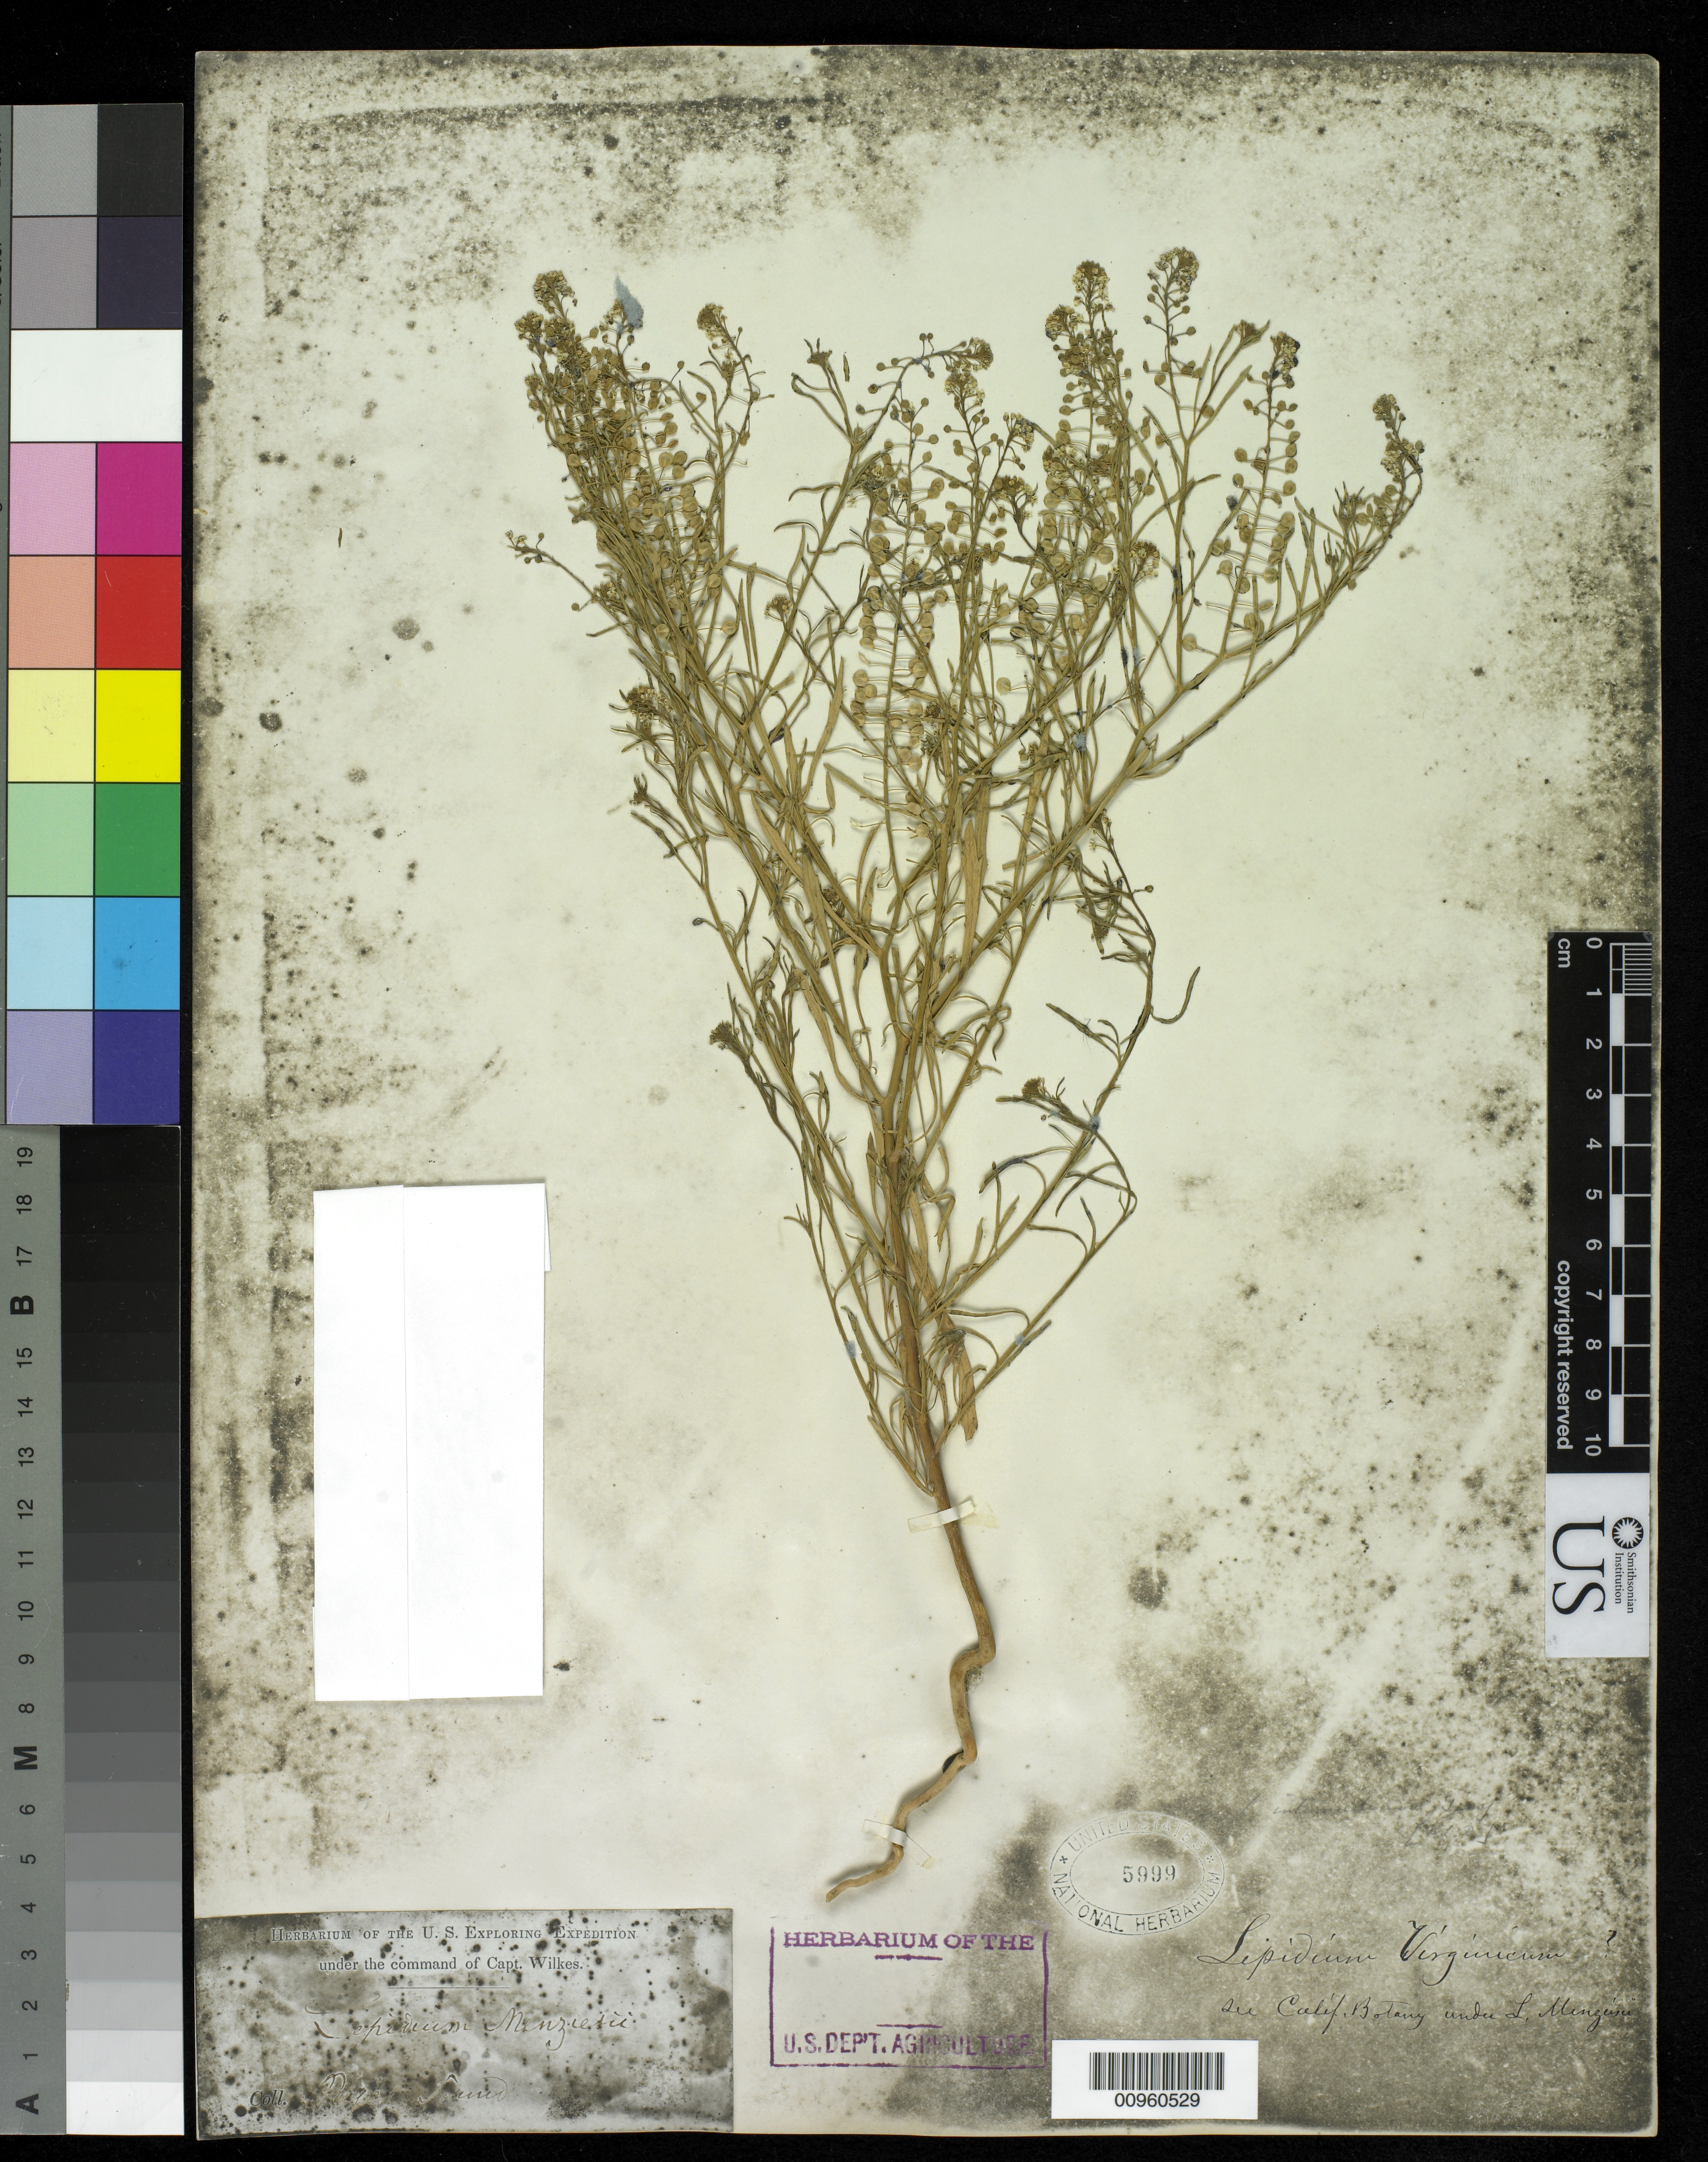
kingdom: Plantae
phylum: Tracheophyta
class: Magnoliopsida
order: Brassicales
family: Brassicaceae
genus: Lepidium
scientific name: Lepidium virginicum var. pubescens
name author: (Greene) C.L. Hitchc.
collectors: Wilkes Explor. Exped.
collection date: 1838/1842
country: United States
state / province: Washington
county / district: King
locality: Puget Sound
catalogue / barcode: US 5999